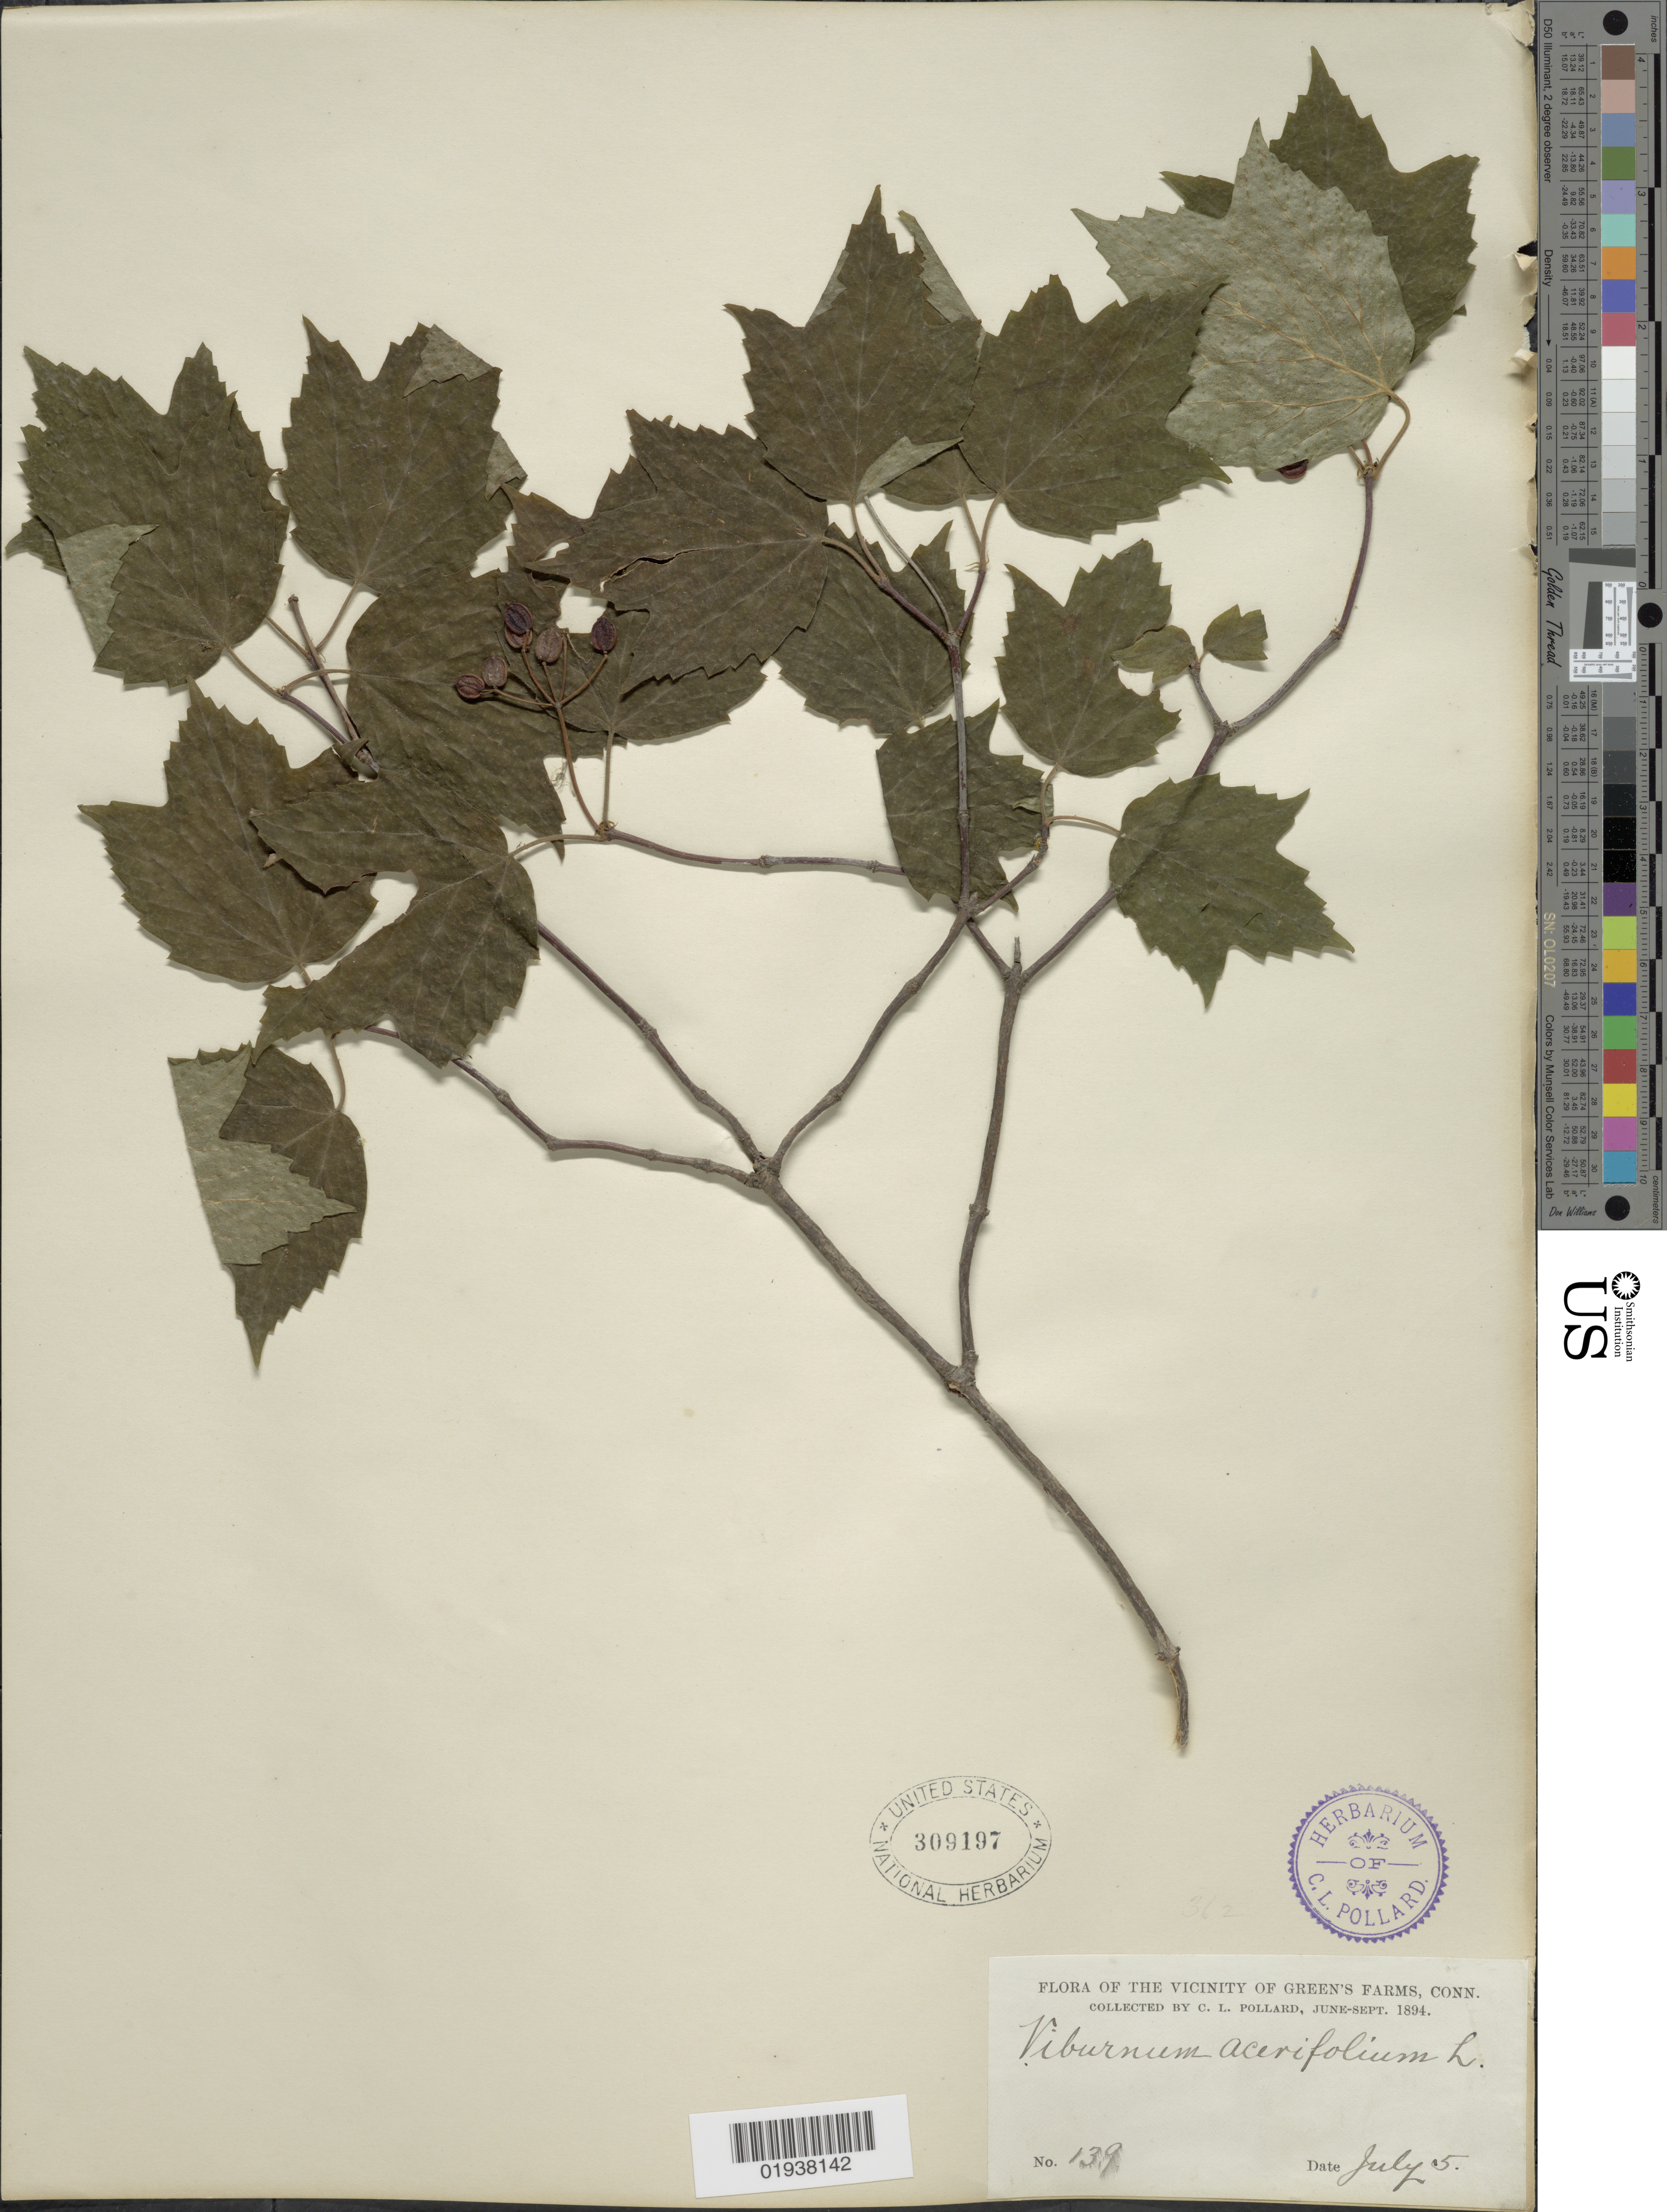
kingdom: Plantae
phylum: Tracheophyta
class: Magnoliopsida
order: Dipsacales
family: Viburnaceae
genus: Viburnum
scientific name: Viburnum acerifolium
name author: L.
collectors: C. L. Pollard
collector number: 139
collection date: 1894-07-05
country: United States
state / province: Connecticut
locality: The vicinity of Green's Farms.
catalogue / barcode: US 309197